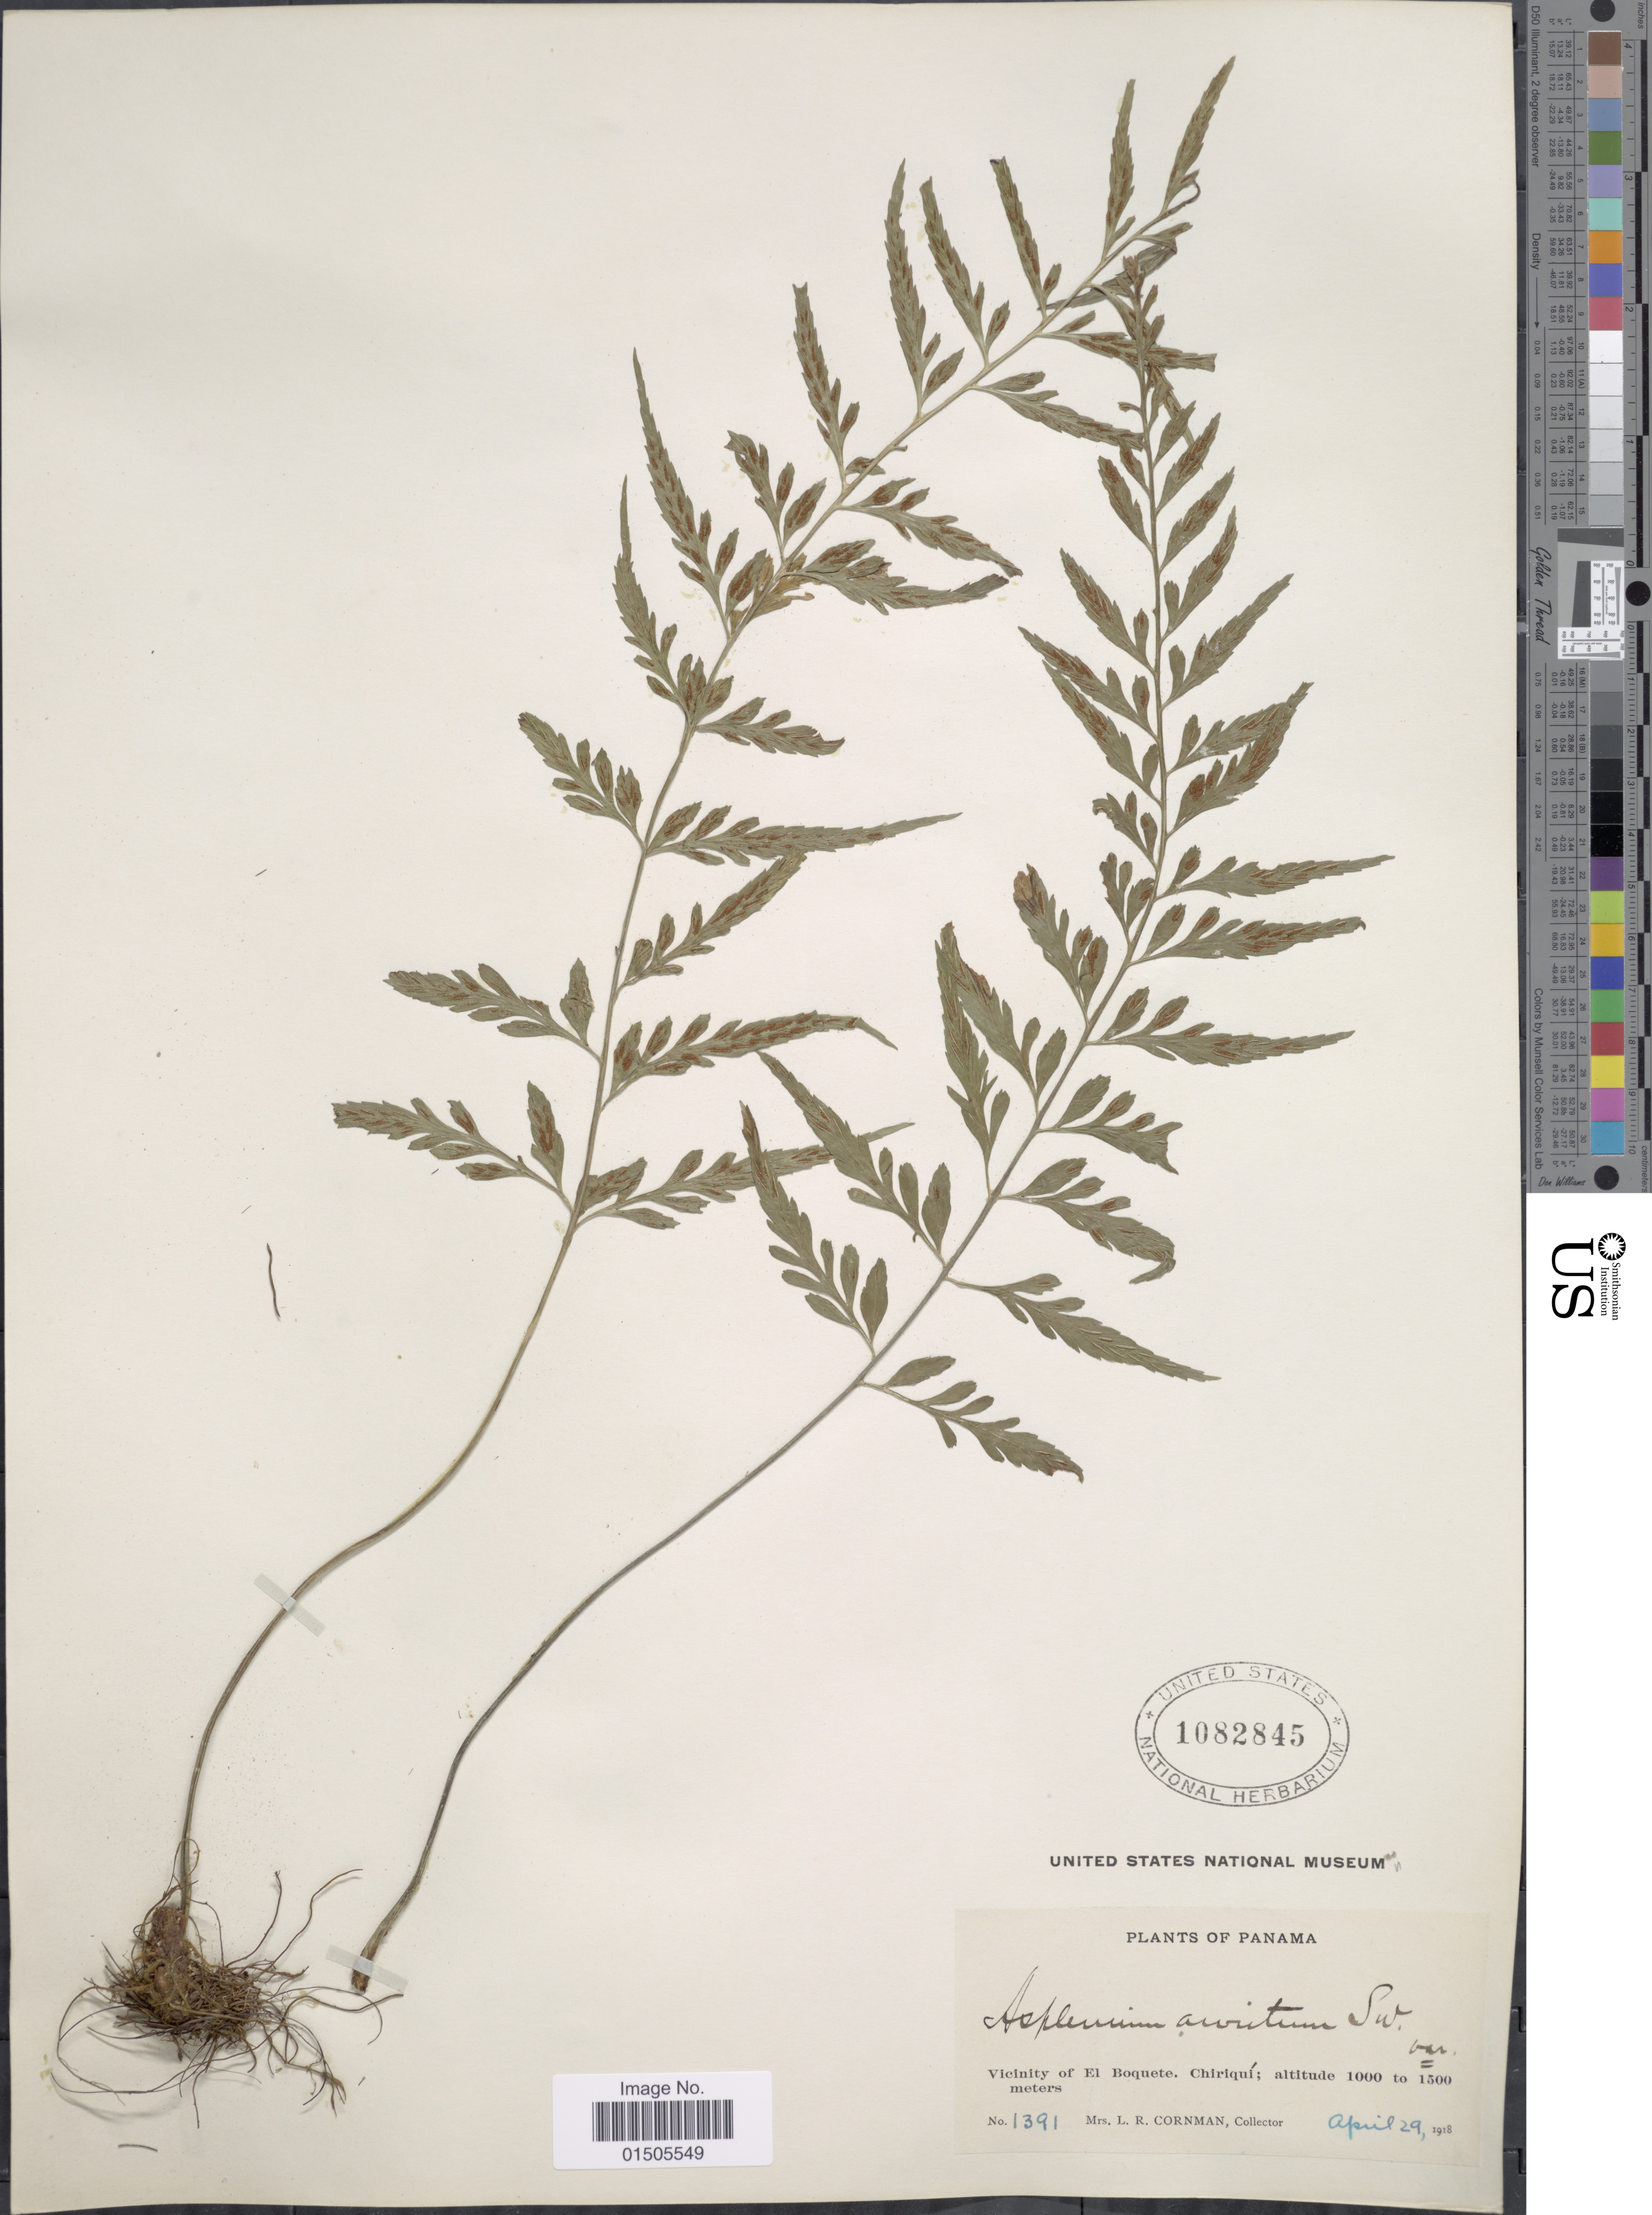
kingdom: Plantae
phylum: Tracheophyta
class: Polypodiopsida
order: Polypodiales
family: Aspleniaceae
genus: Asplenium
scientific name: Asplenium auritum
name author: Sw.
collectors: L. Cornman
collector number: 1391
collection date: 1918-04-29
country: Panama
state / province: Chiriqui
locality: Vicinity of El Boquete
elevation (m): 1000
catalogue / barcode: US 1082845